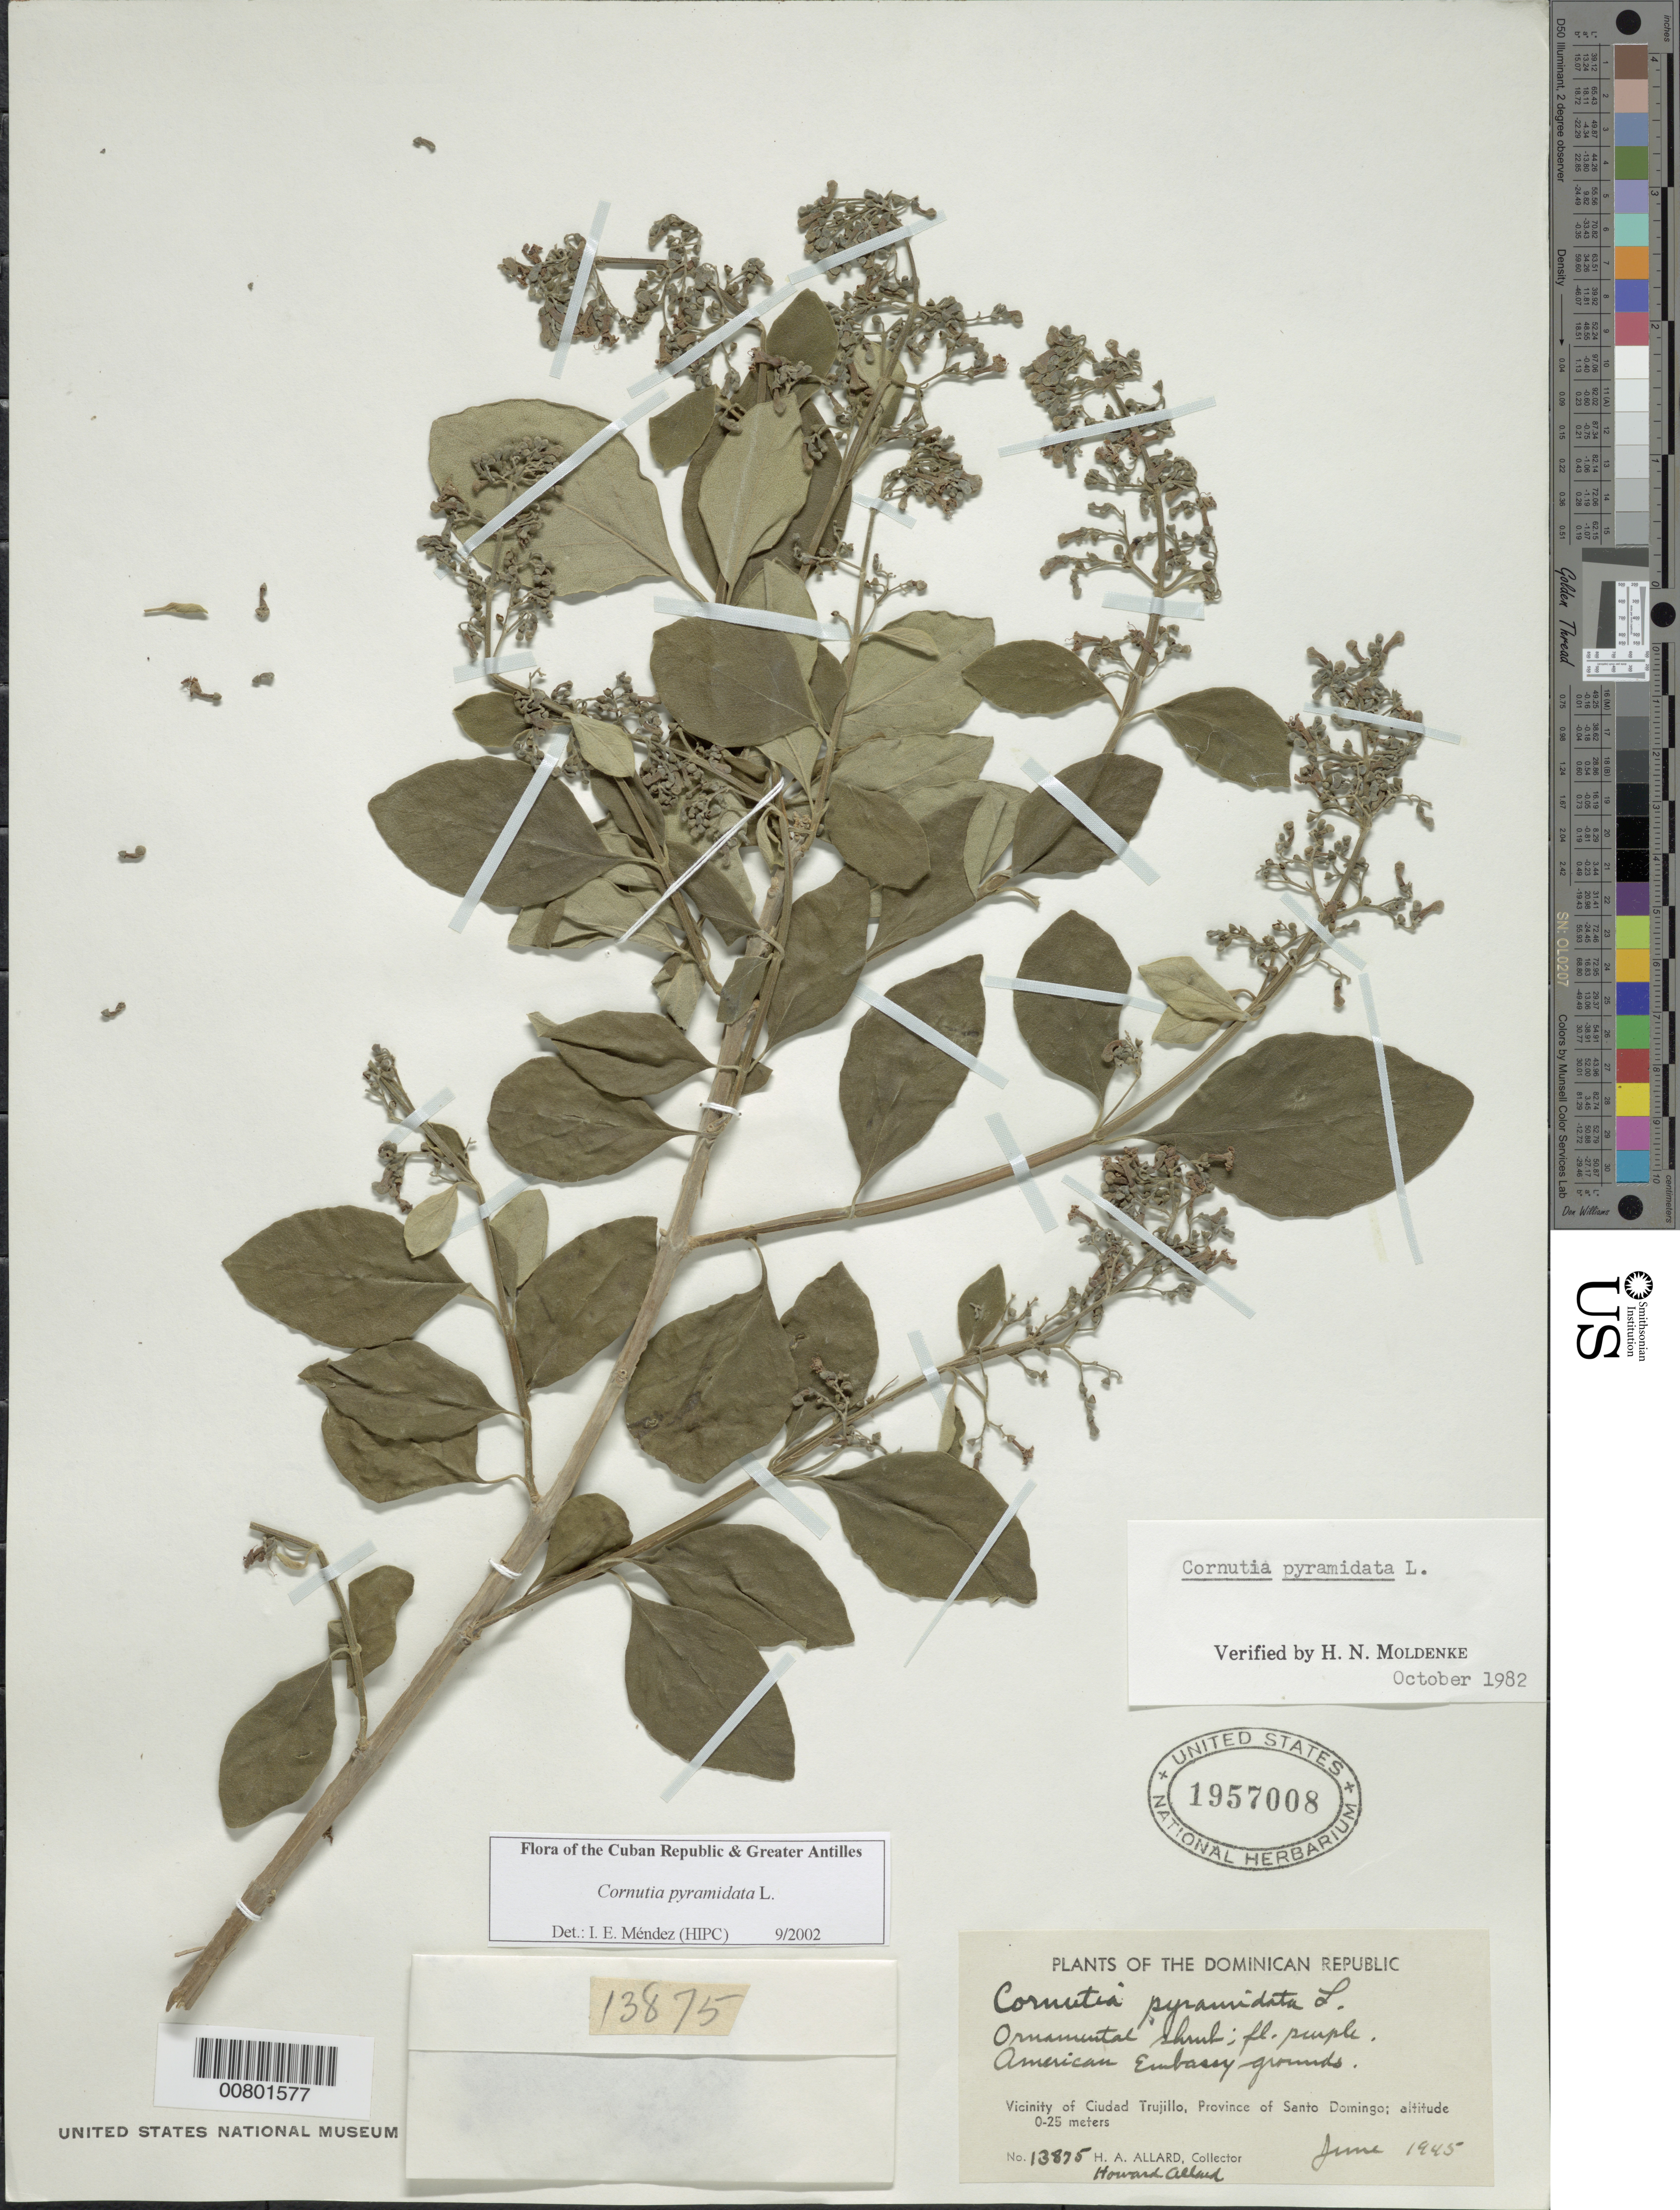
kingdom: Plantae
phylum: Tracheophyta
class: Magnoliopsida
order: Lamiales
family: Lamiaceae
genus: Cornutia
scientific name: Cornutia pyramidata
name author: L.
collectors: H. A. Allard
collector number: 13875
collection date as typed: Jun 1945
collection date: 1945-06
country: Dominican Republic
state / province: Distrito Nacional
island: Hispaniola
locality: Vicinity of Santo Domingo, American Embassy grounds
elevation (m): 0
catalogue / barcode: US 1957008